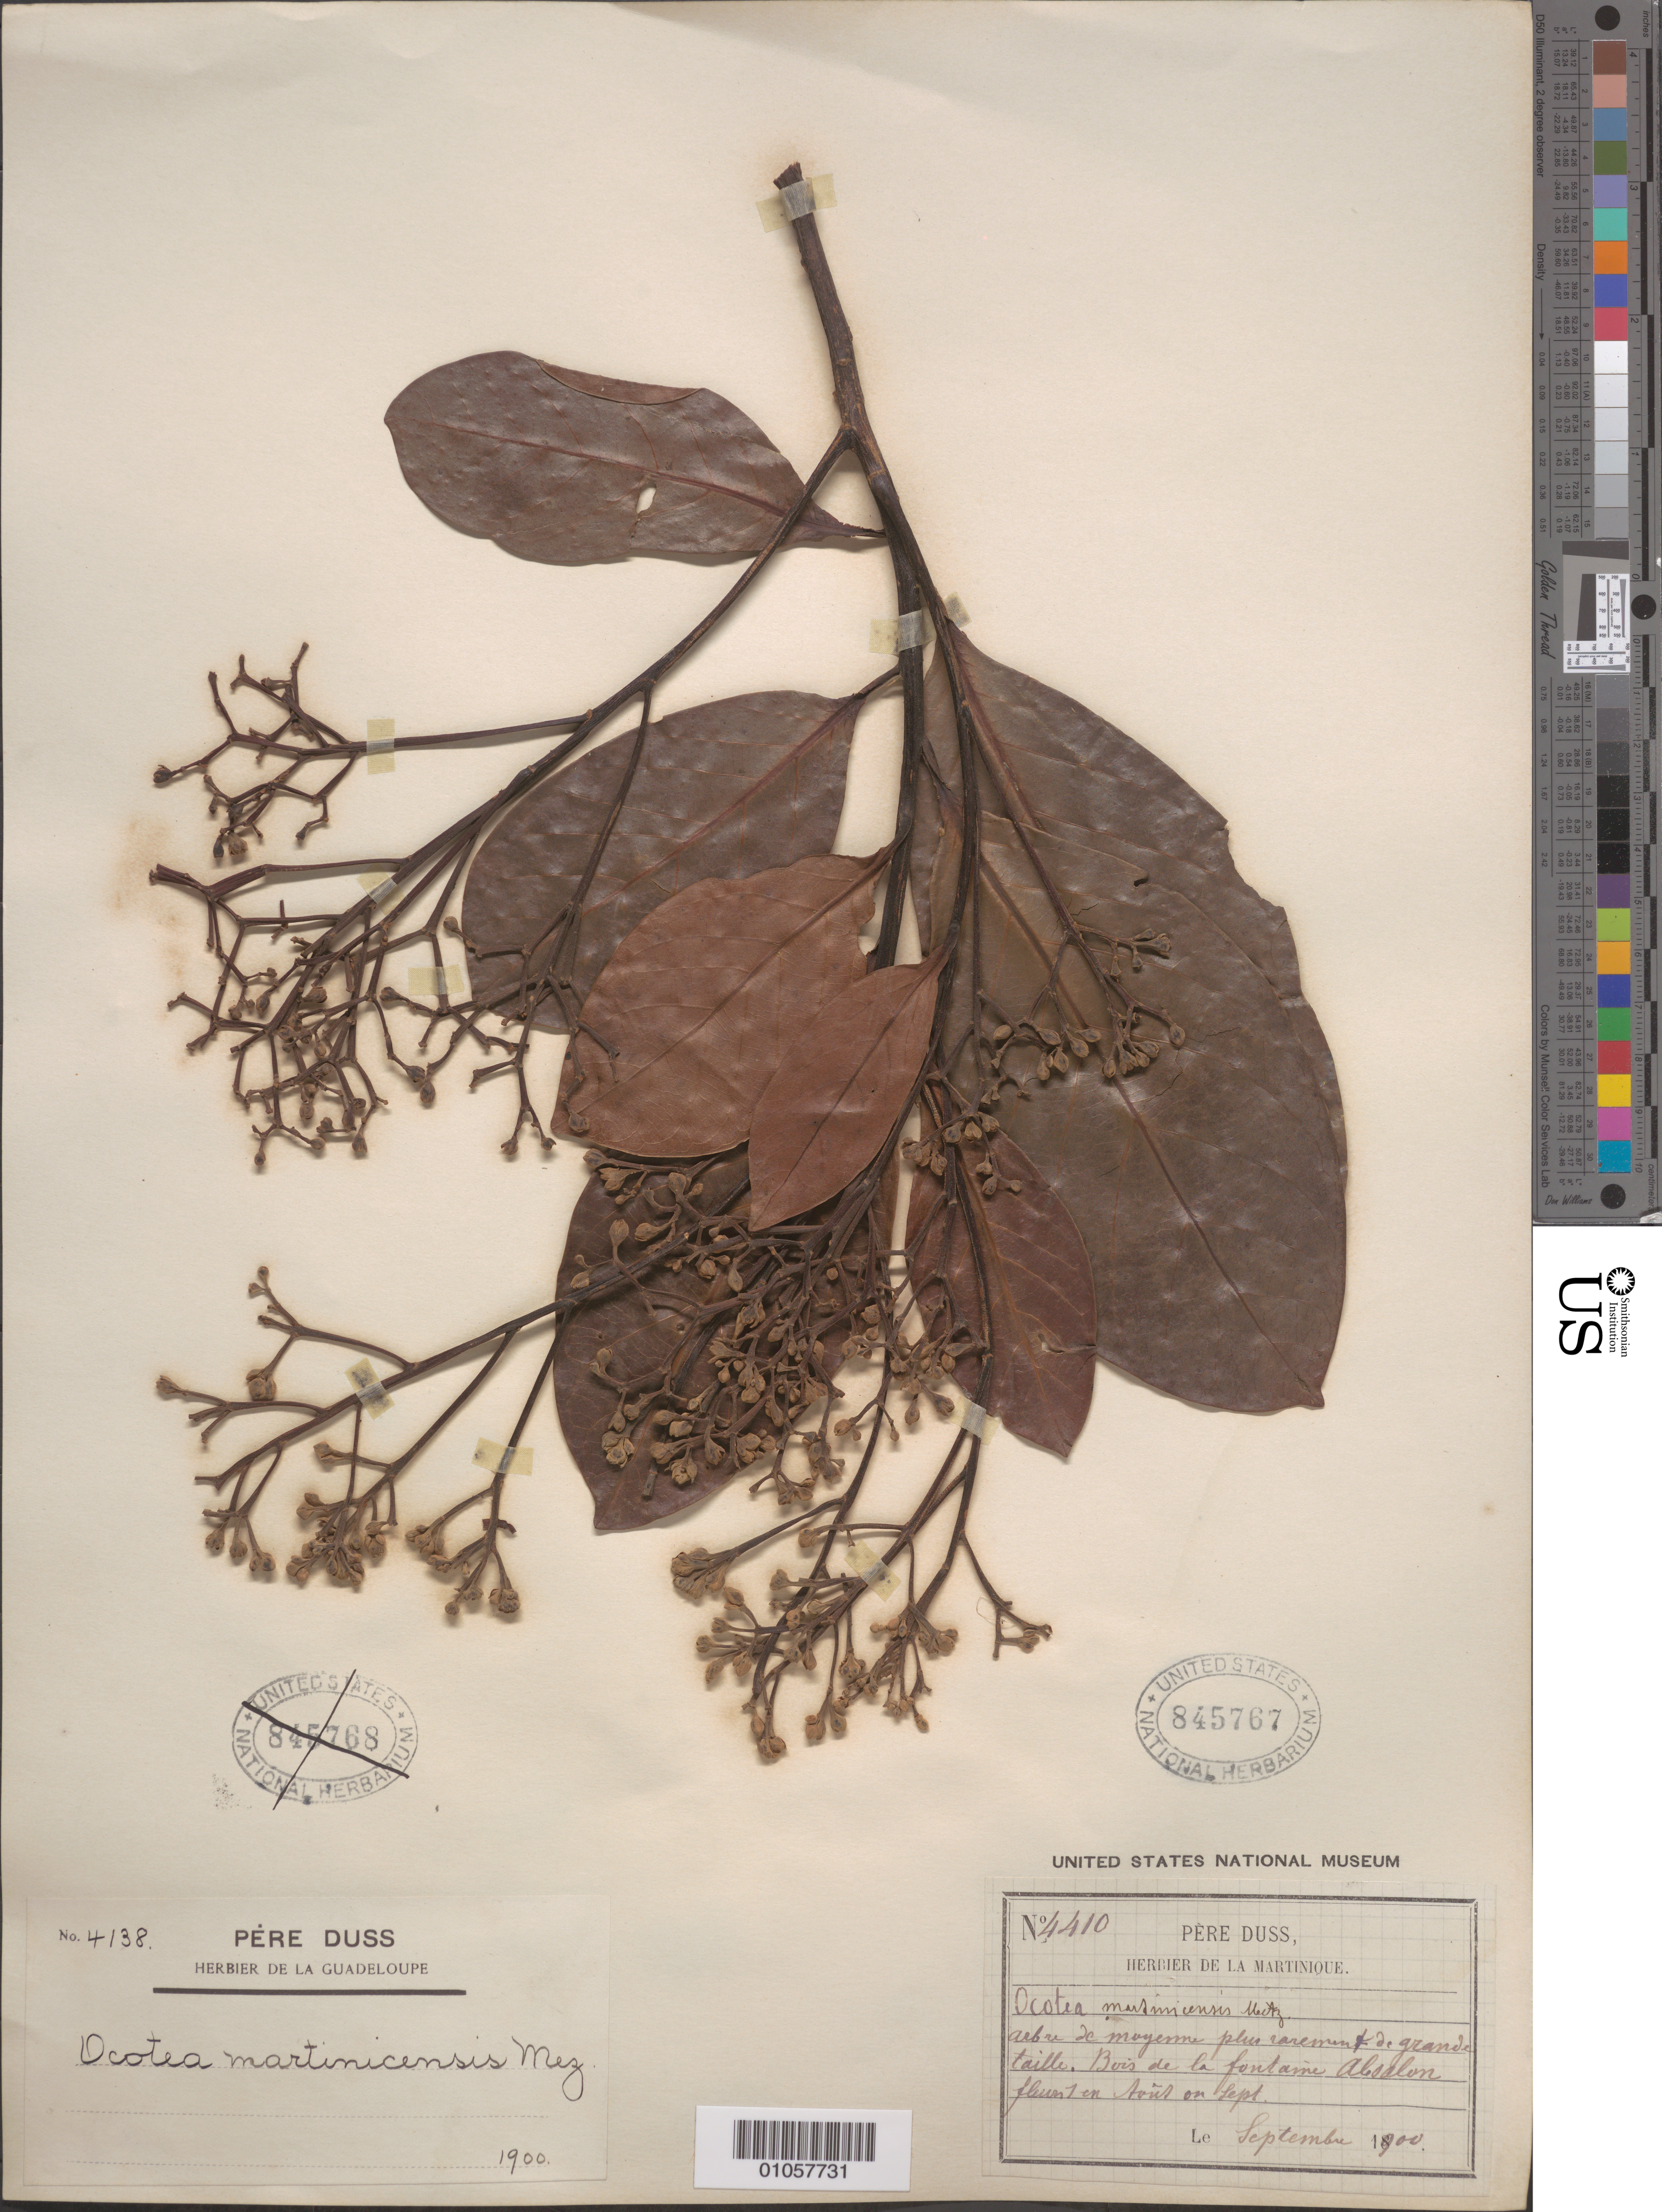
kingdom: Plantae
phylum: Tracheophyta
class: Magnoliopsida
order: Laurales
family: Lauraceae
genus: Ocotea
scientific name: Ocotea martinicensis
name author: Mez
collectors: Père Duss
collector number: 4410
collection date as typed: Sep 1900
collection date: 1900-09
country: Martinique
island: Martinique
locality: Absalon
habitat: Bois de fontaine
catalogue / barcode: US 845767